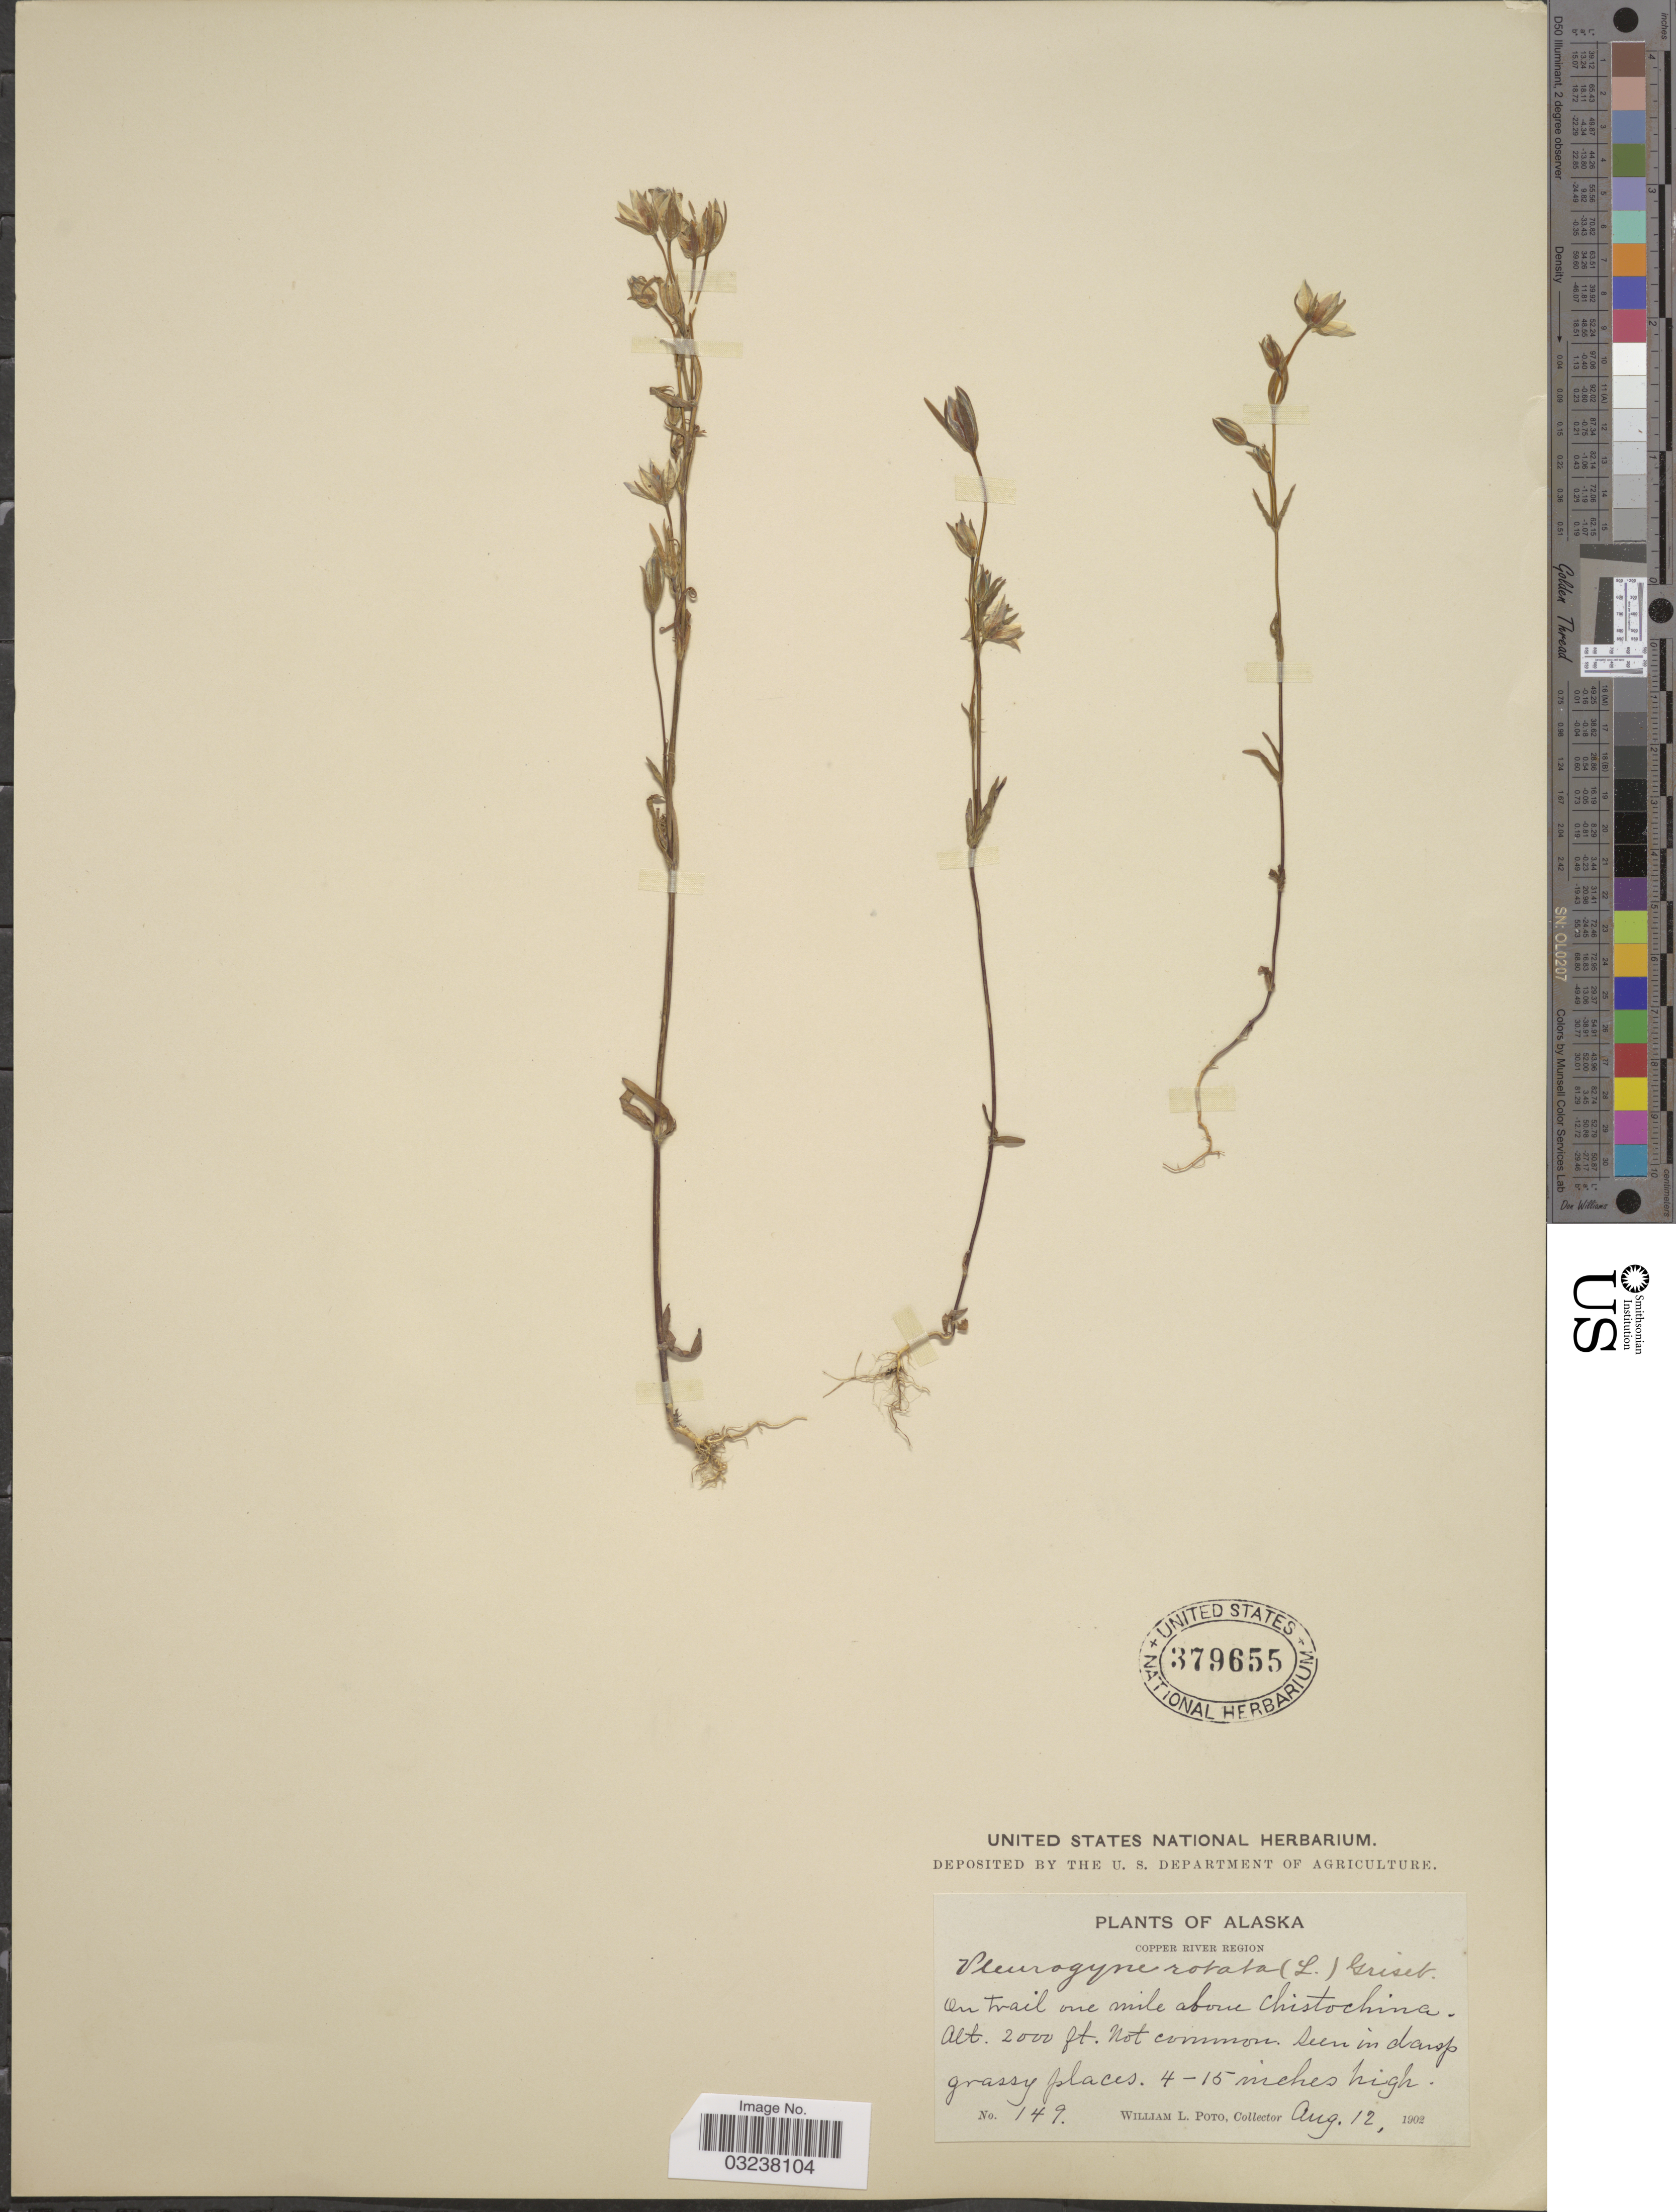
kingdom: Plantae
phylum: Tracheophyta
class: Magnoliopsida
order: Gentianales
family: Gentianaceae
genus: Lomatogonium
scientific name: Lomatogonium rotatum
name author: (L.) Fr.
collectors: W. Poto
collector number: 149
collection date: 1902-08-12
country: United States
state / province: Alaska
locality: Copper River Region. On trail one mile above Chistochina.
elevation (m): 610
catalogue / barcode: US 379655